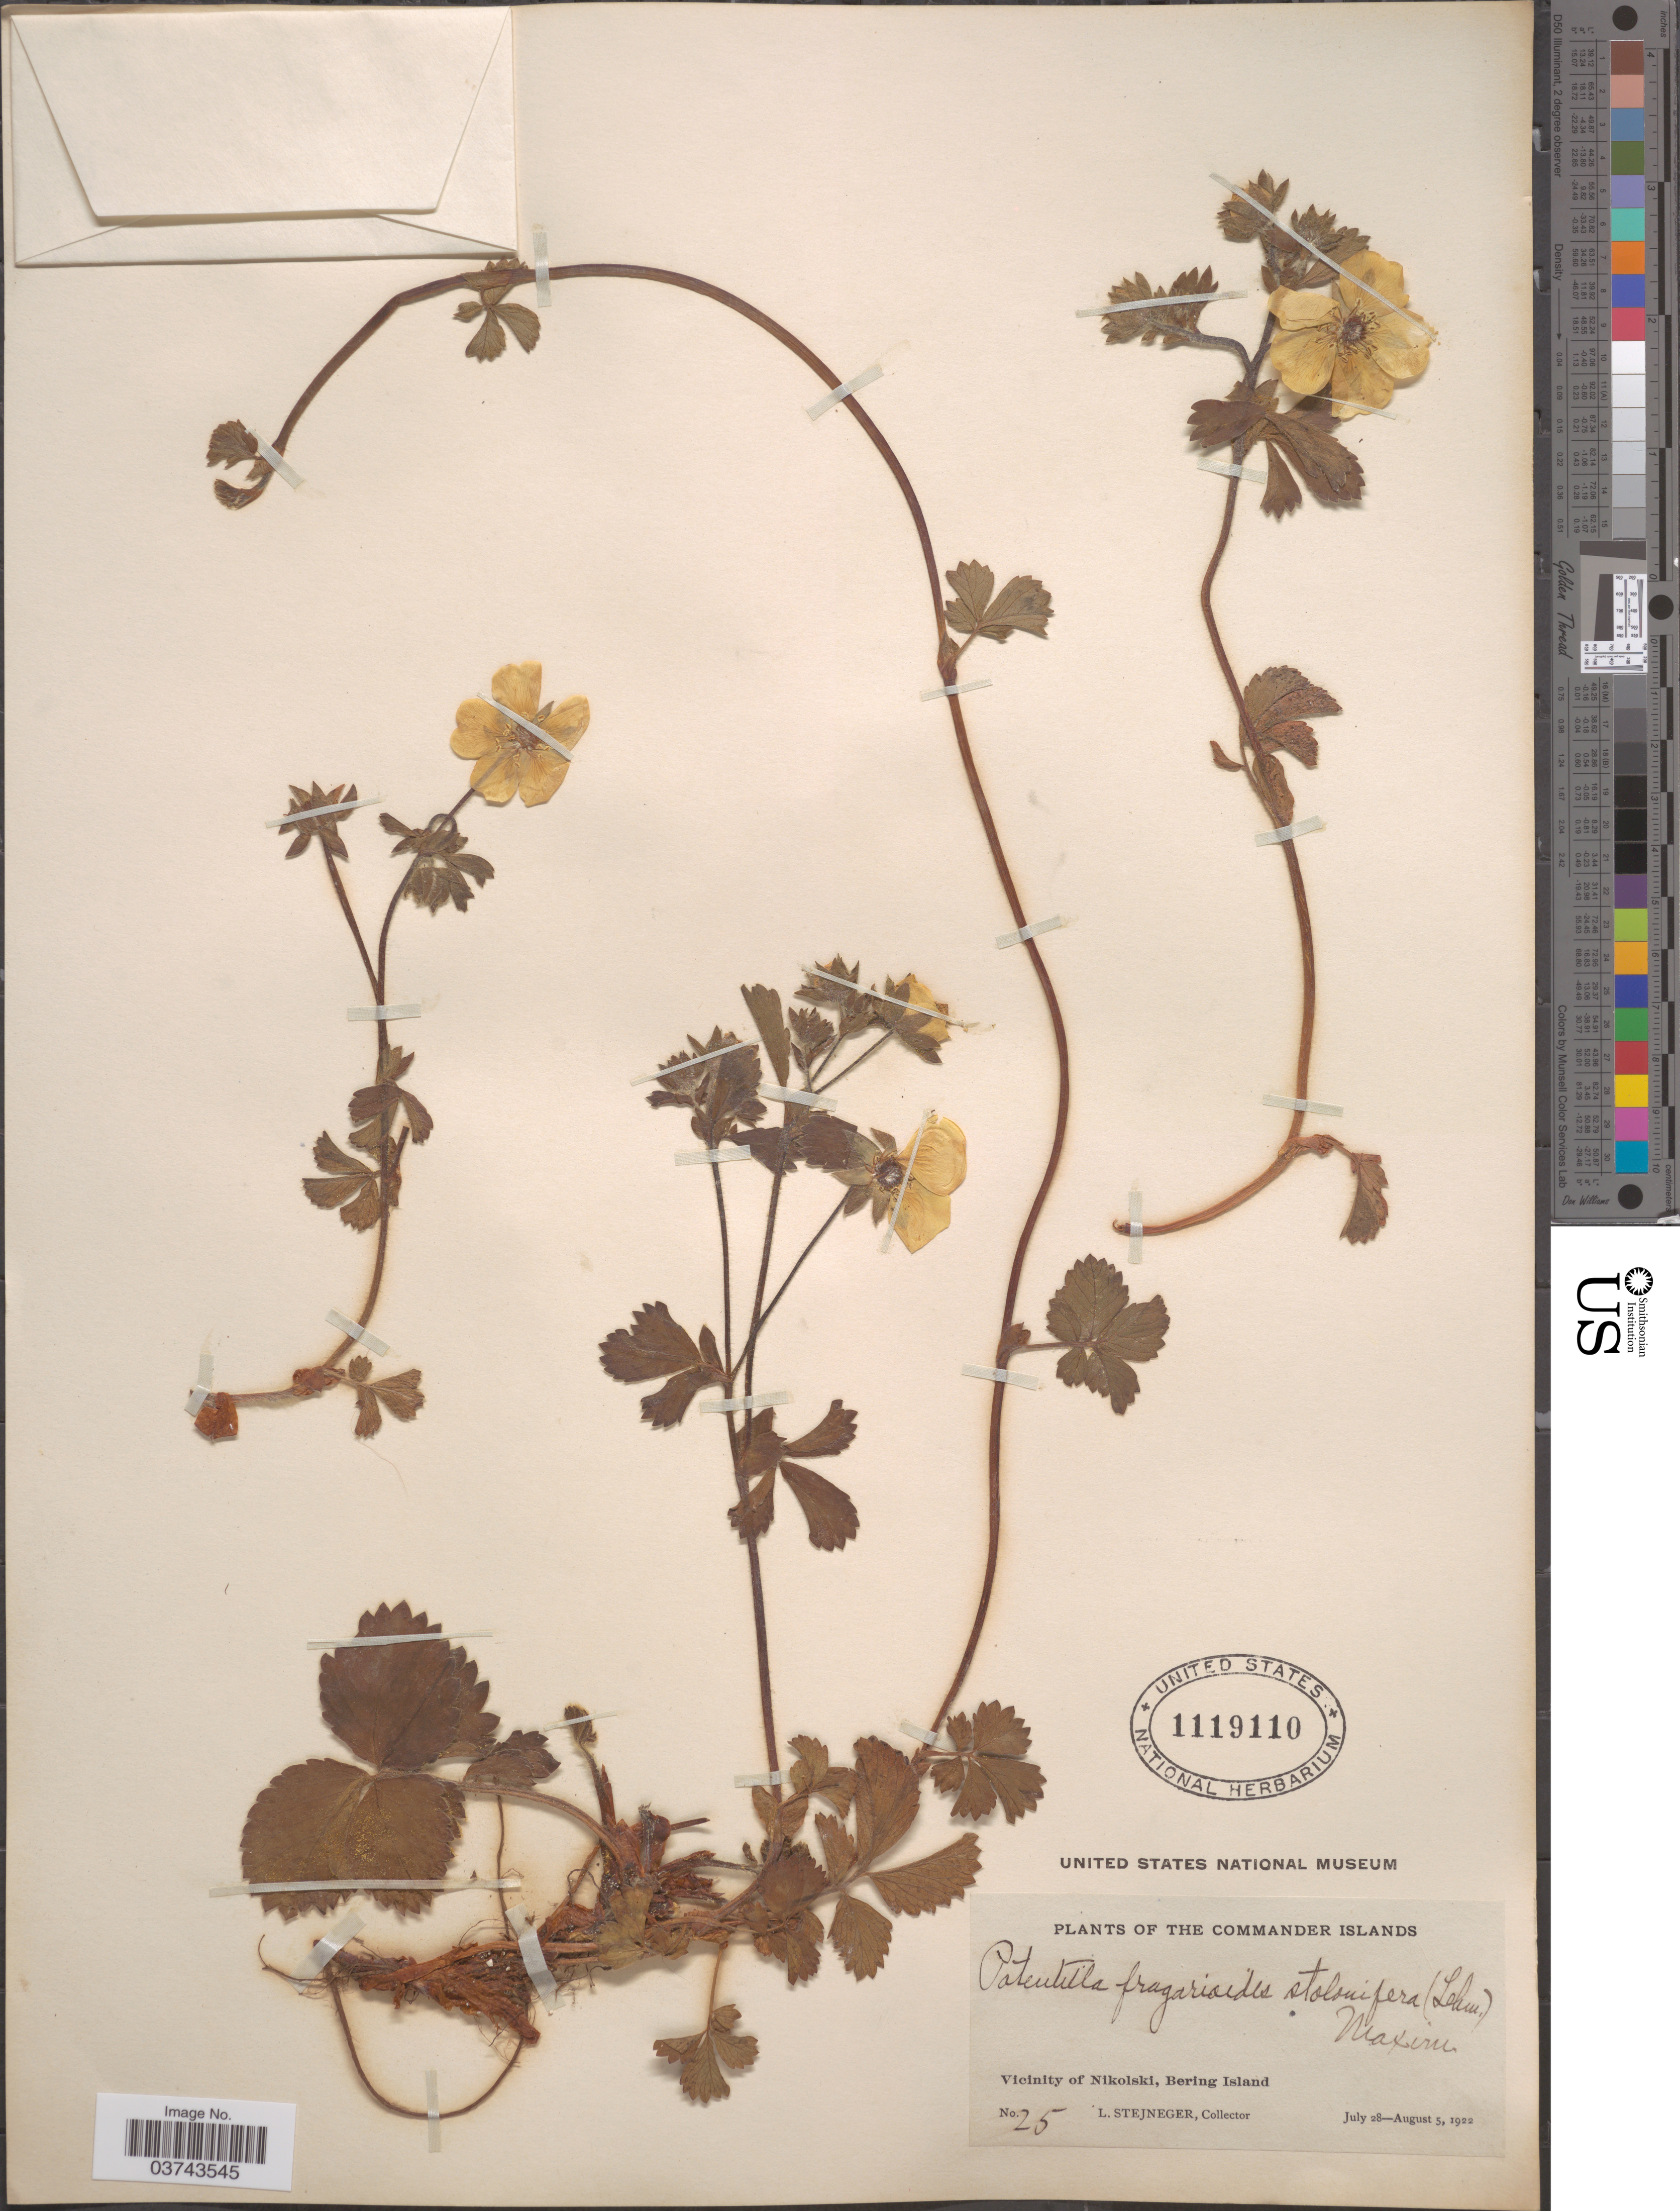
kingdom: Plantae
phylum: Tracheophyta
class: Magnoliopsida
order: Rosales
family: Rosaceae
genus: Potentilla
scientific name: Potentilla fragarioides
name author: L.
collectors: L. Stejneger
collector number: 25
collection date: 1922-07-28/1922-08-05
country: Russian Federation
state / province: Kamchatka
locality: The Commander Islands. Vicinity of Nikolski, Bering Island.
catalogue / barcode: US 1119110